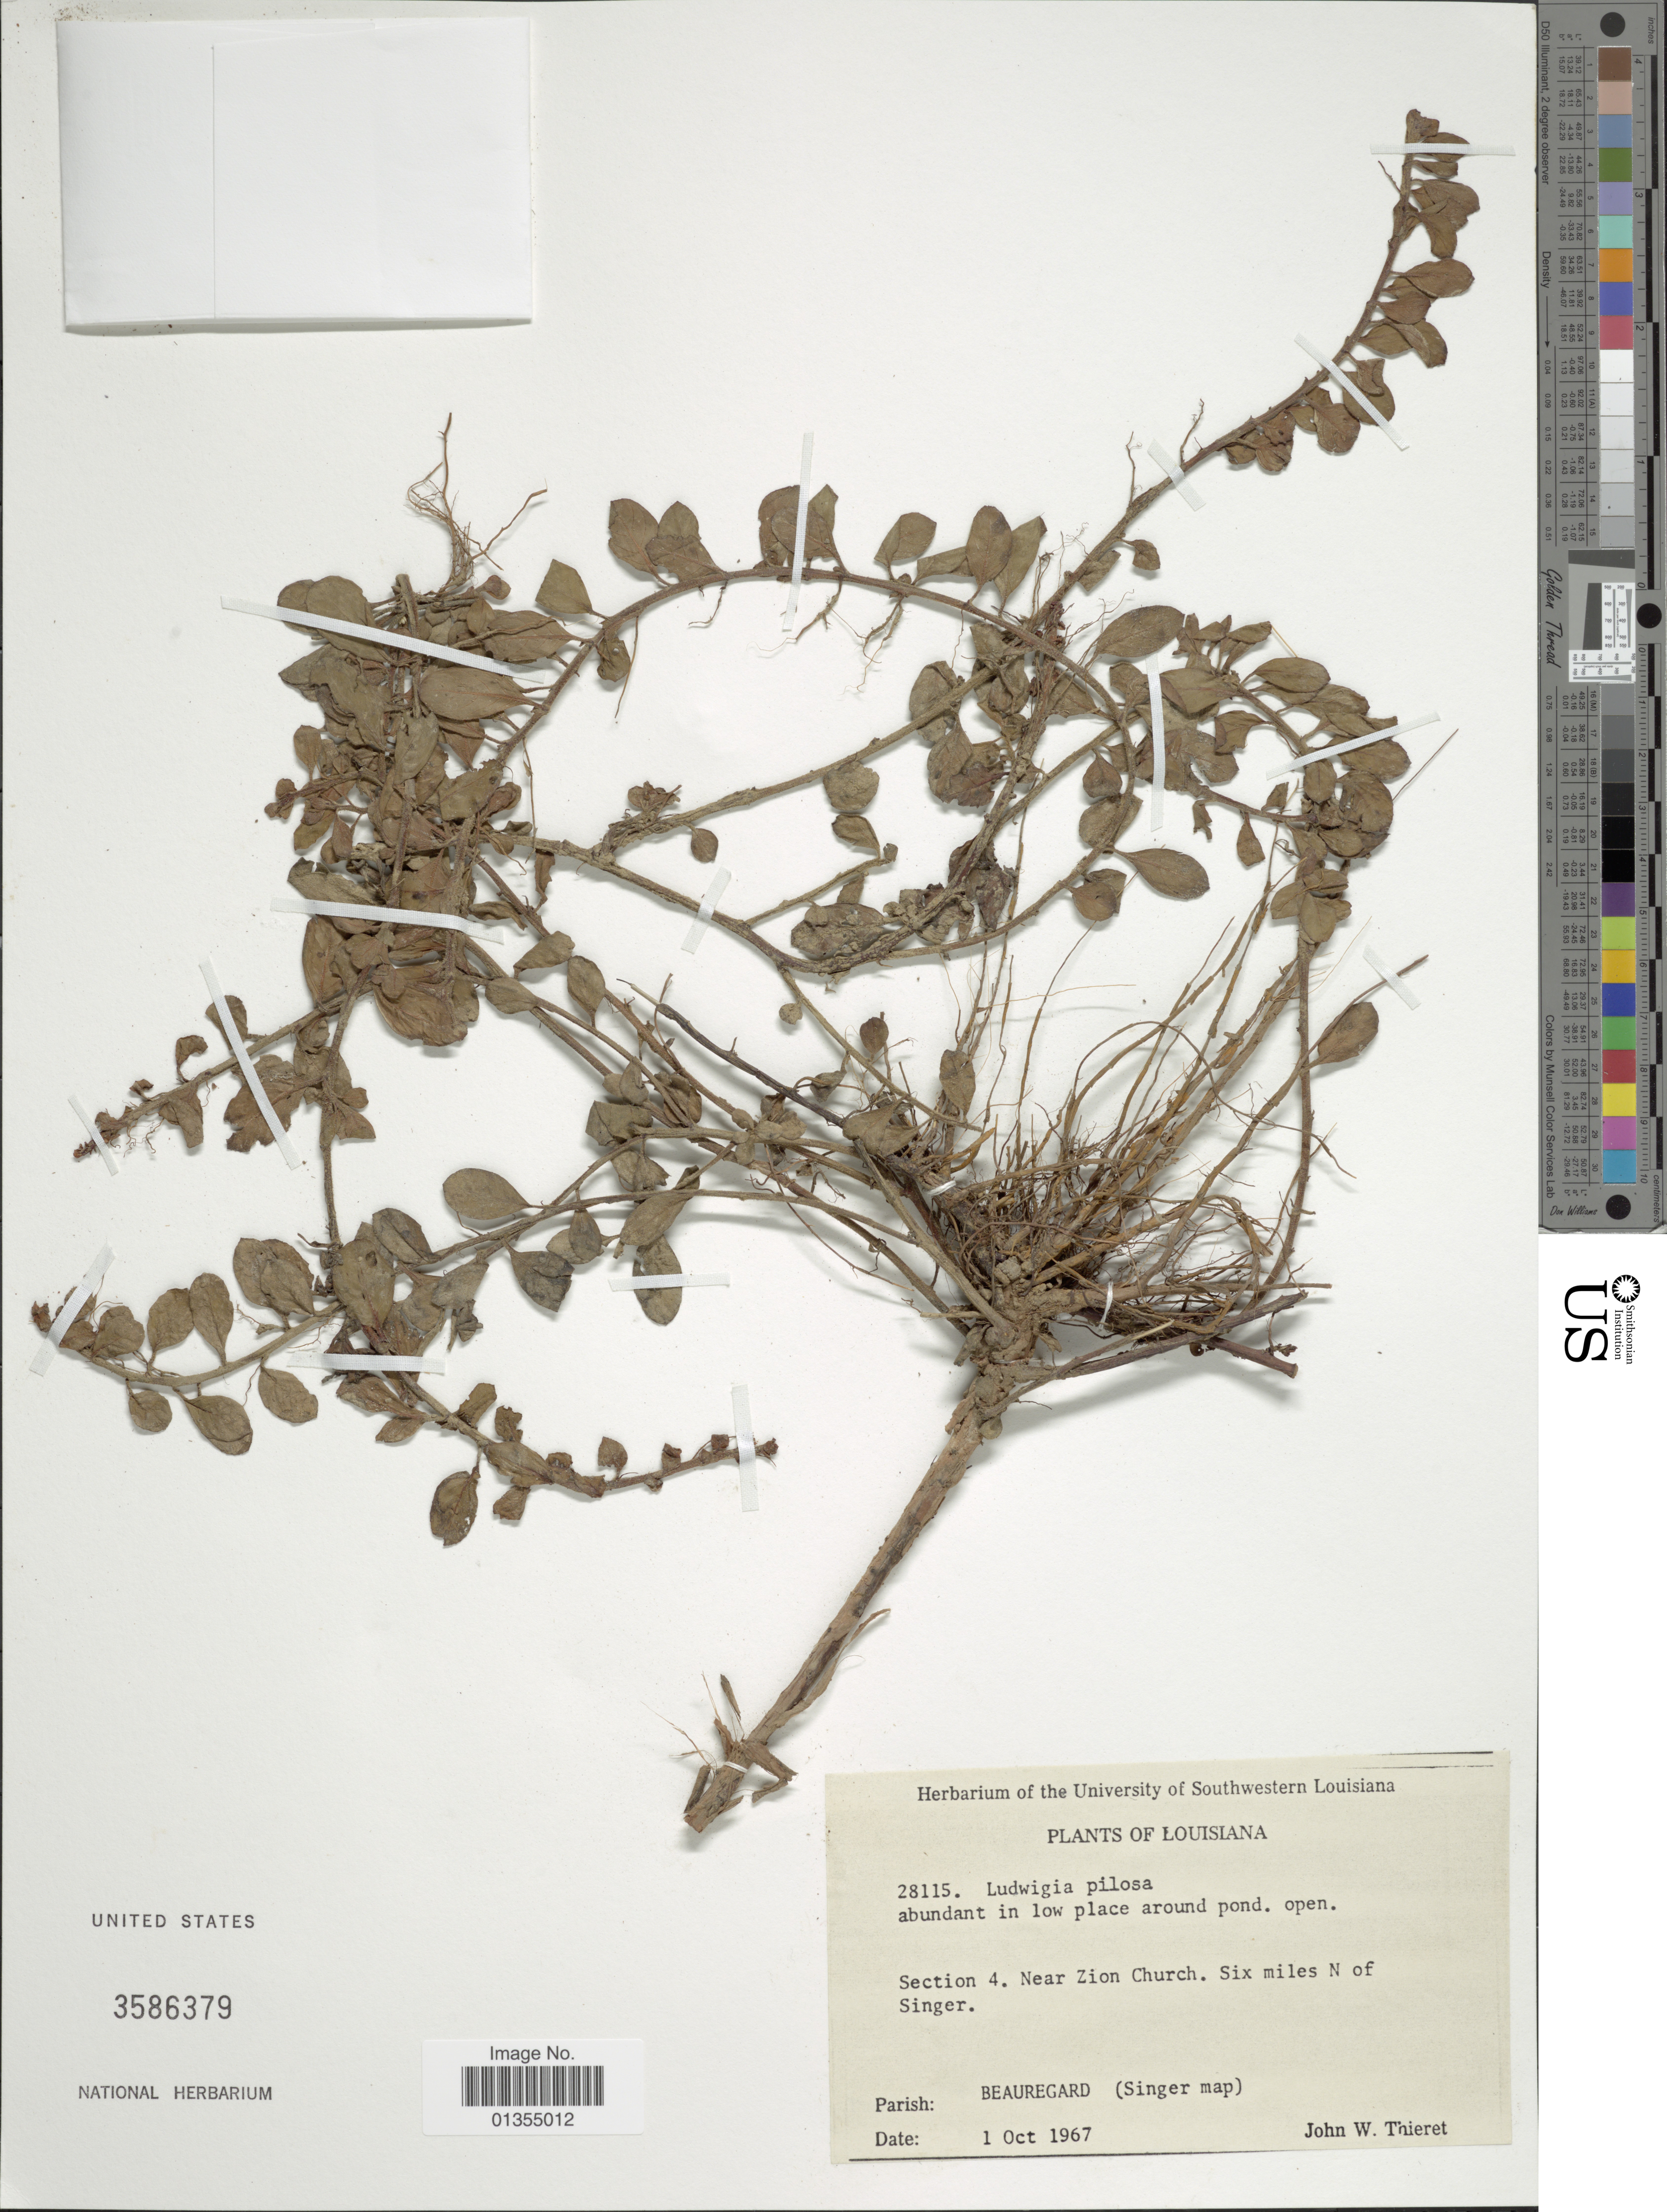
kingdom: Plantae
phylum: Tracheophyta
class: Magnoliopsida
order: Myrtales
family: Onagraceae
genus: Ludwigia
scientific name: Ludwigia pilosa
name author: Walter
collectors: J. W. Thieret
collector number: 28115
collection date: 1967-10-01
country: United States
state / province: Louisiana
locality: Section 4, near Zion Church, six miles N of Singer, Beauregard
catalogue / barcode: US 3586379